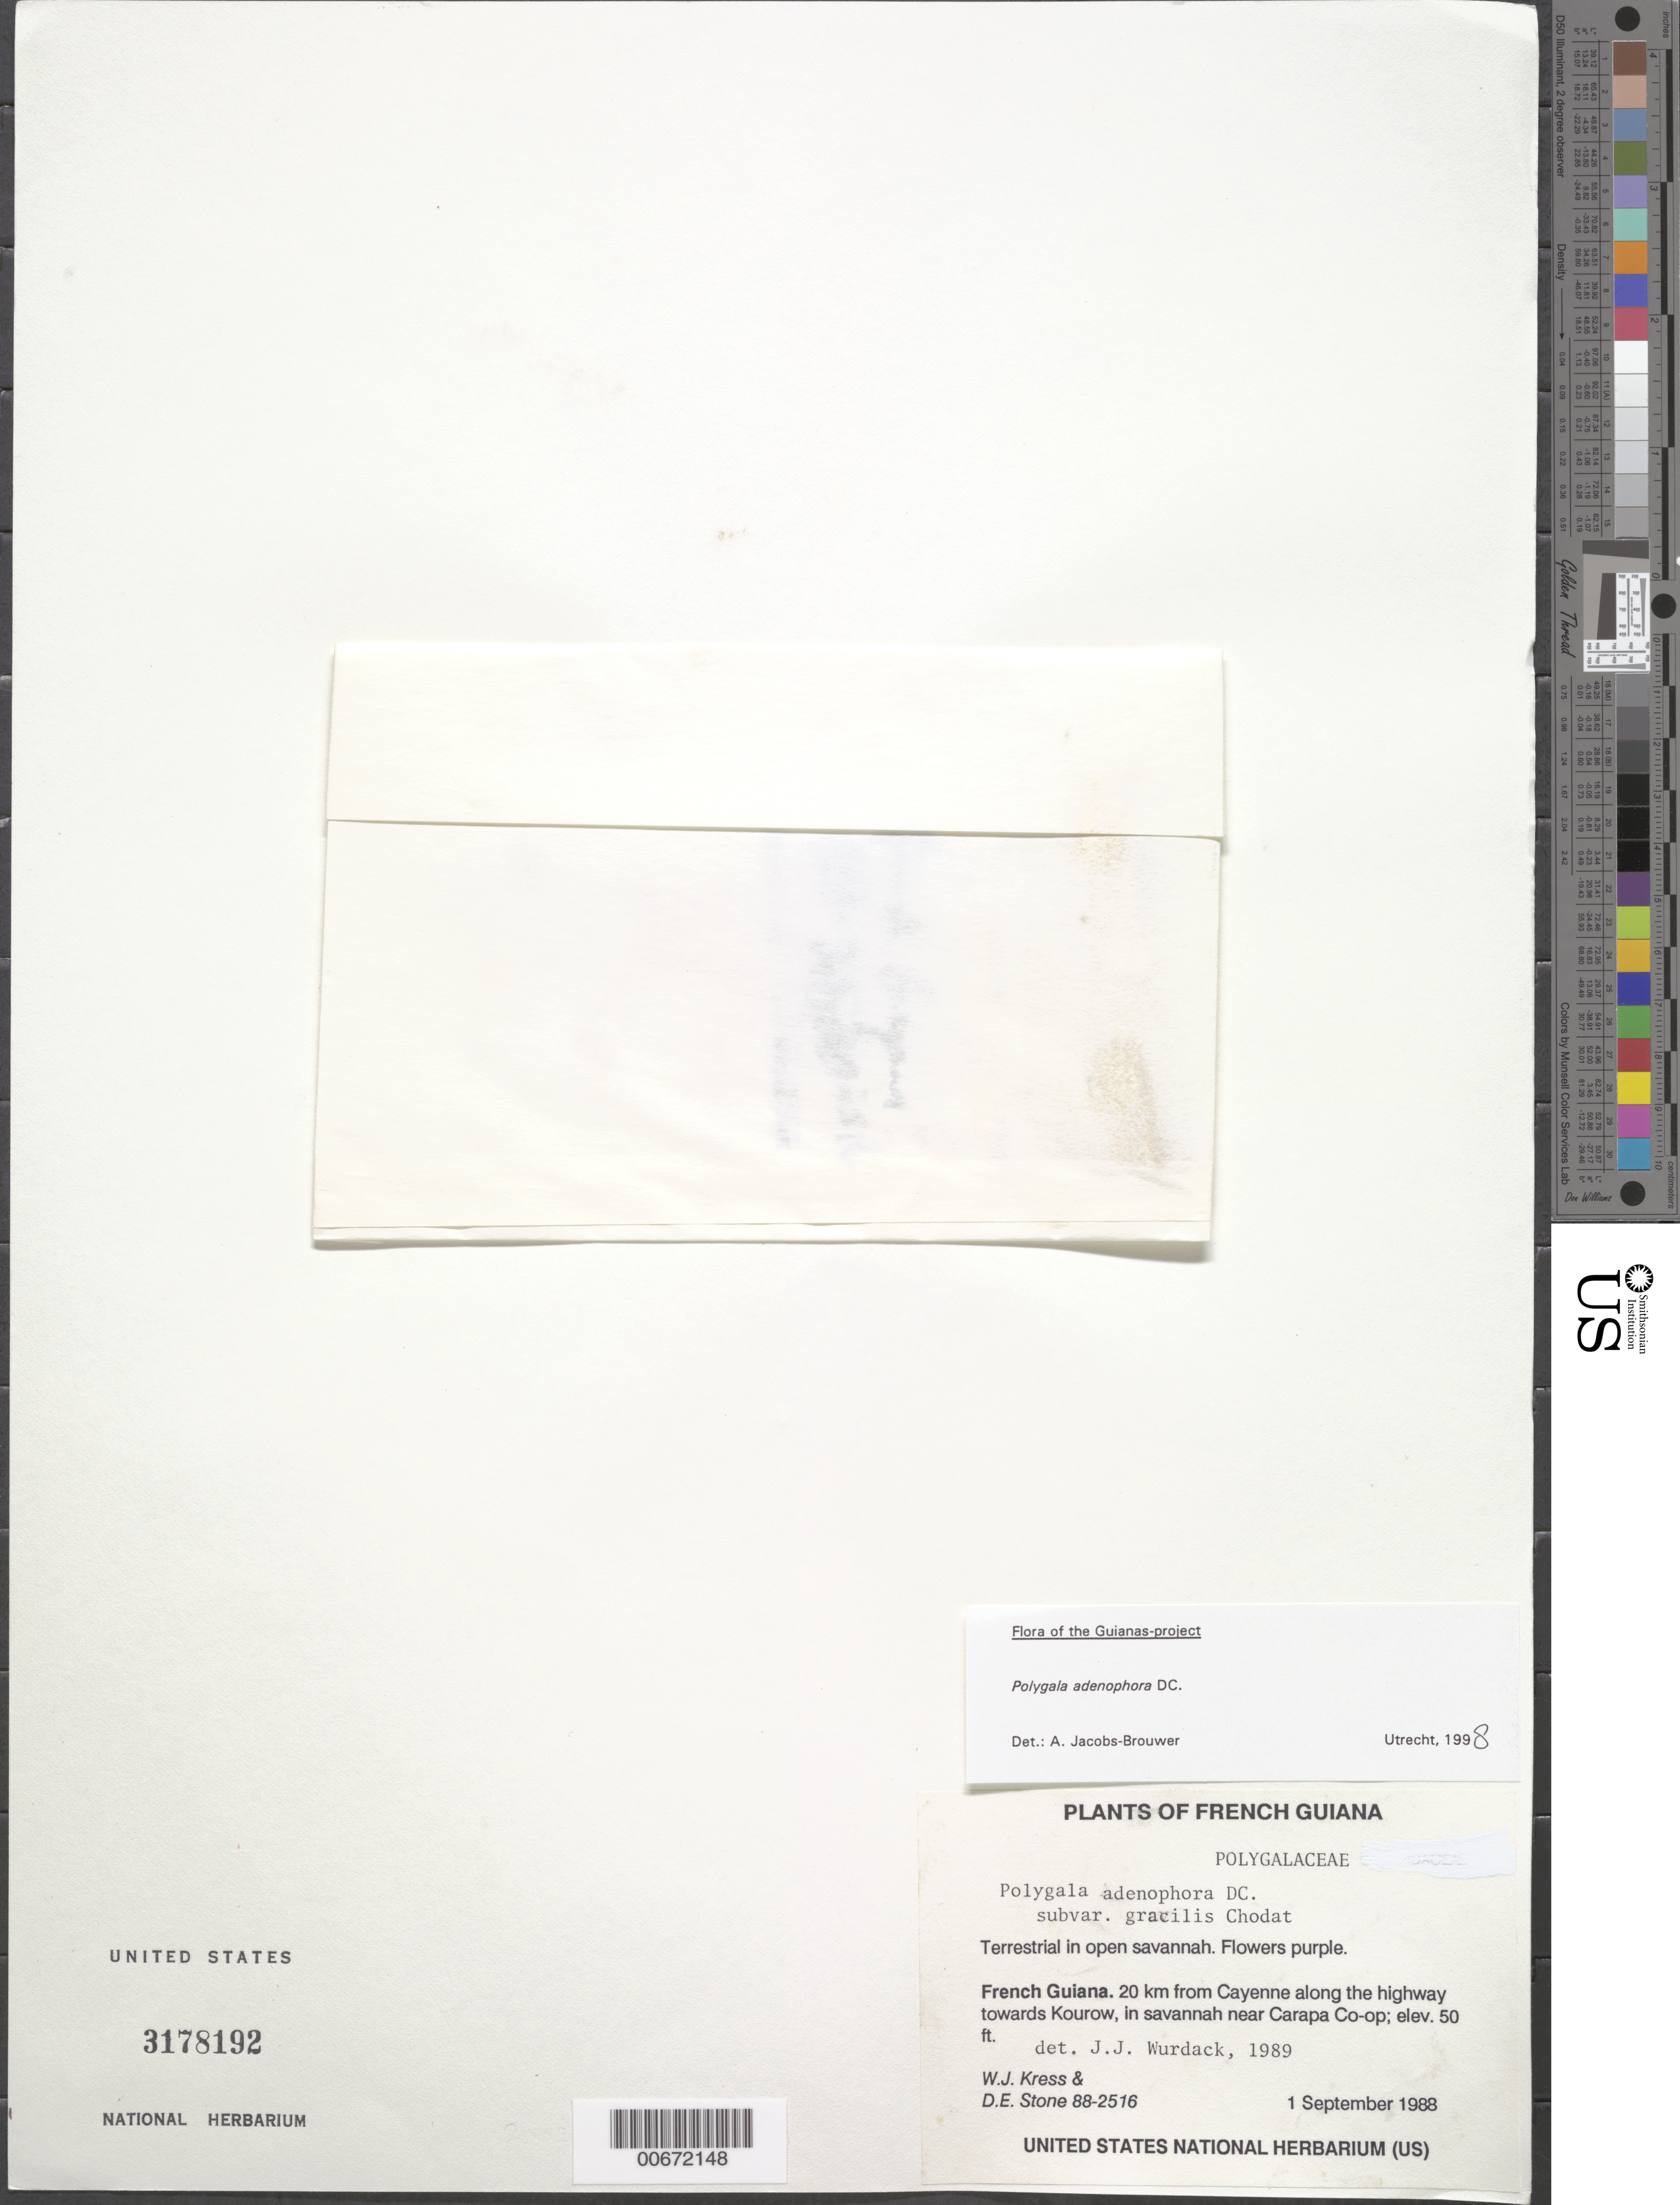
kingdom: Plantae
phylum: Tracheophyta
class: Magnoliopsida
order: Fabales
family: Polygalaceae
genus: Polygala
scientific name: Polygala adenophora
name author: DC.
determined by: Jacobs-Brouwer, A.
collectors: W. J. Kress & D. E. Stone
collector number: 88 2516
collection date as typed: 1-Sep-88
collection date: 1988-09-01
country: French Guiana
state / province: Cayenne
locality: Cayenne, 20 km from, along hwy to Kourow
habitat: Open savanna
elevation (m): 5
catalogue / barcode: US 3178192